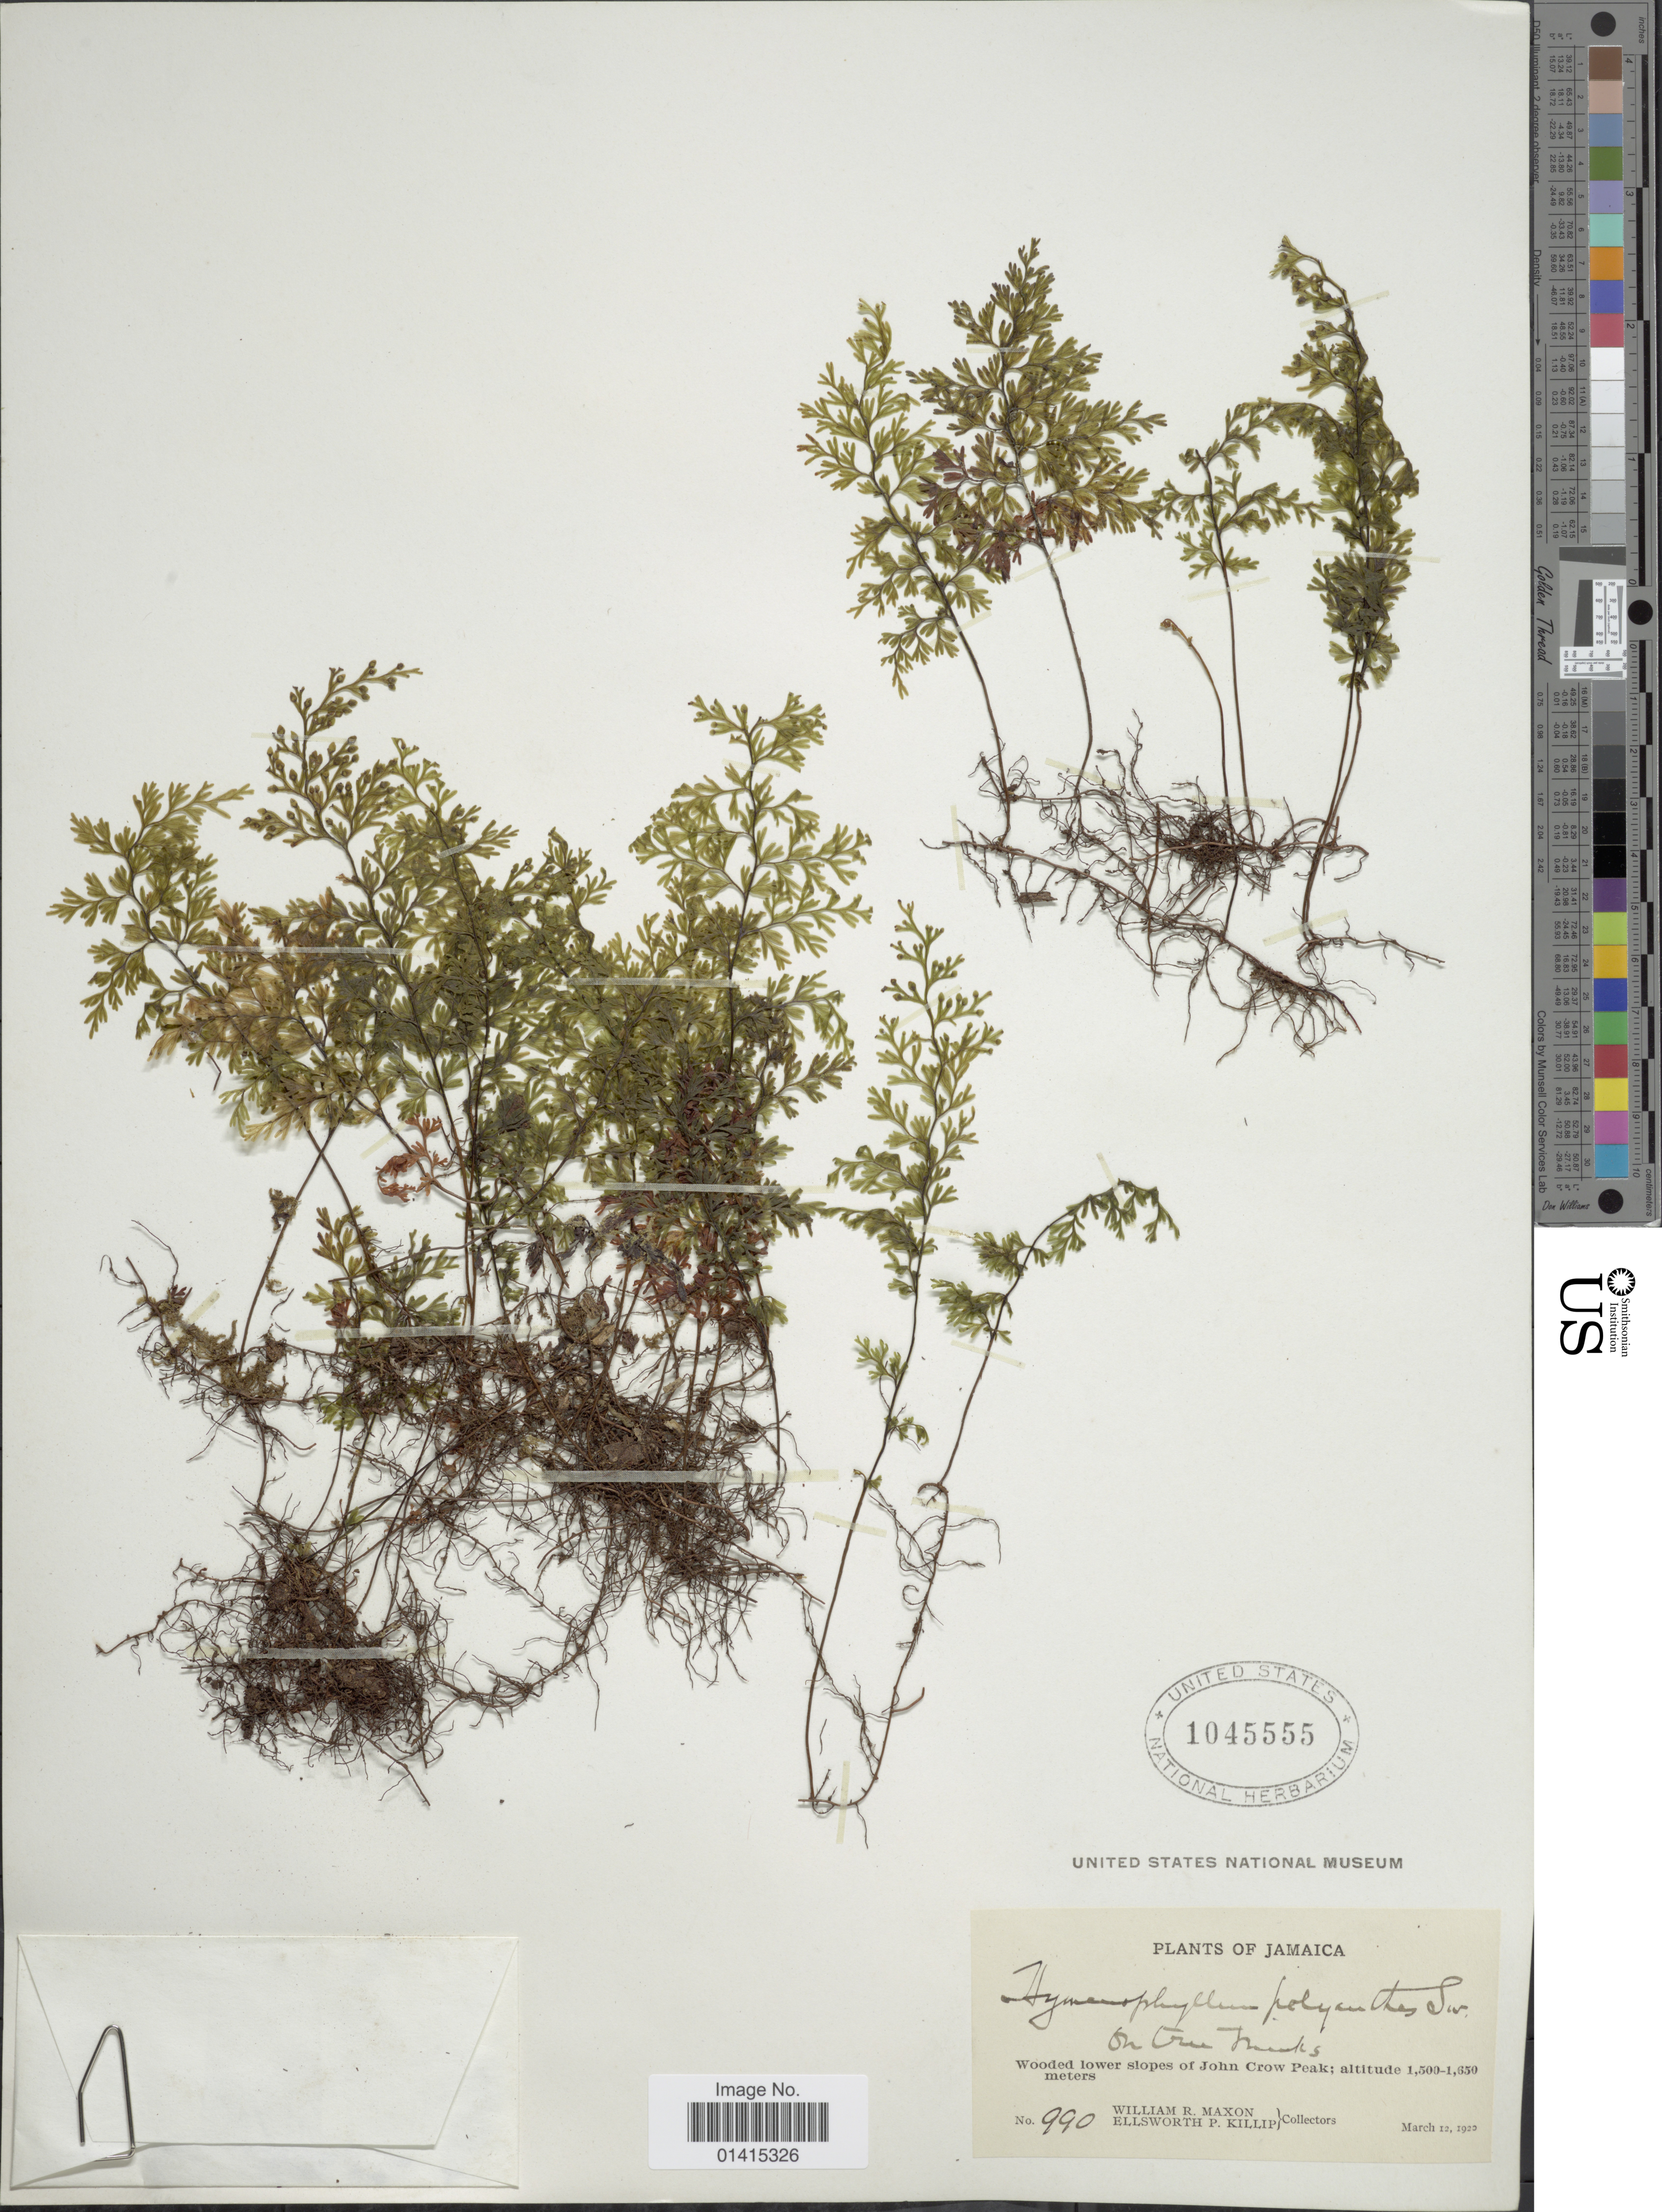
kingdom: Plantae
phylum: Tracheophyta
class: Polypodiopsida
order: Hymenophyllales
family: Hymenophyllaceae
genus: Hymenophyllum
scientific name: Hymenophyllum polyanthos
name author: (Sw.) Sw.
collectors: W. R. Maxon & E. P. Killip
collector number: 990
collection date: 1920-03-12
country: Jamaica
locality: Wooded lower slopes of John Crow Peak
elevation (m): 1500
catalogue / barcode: US 1045555